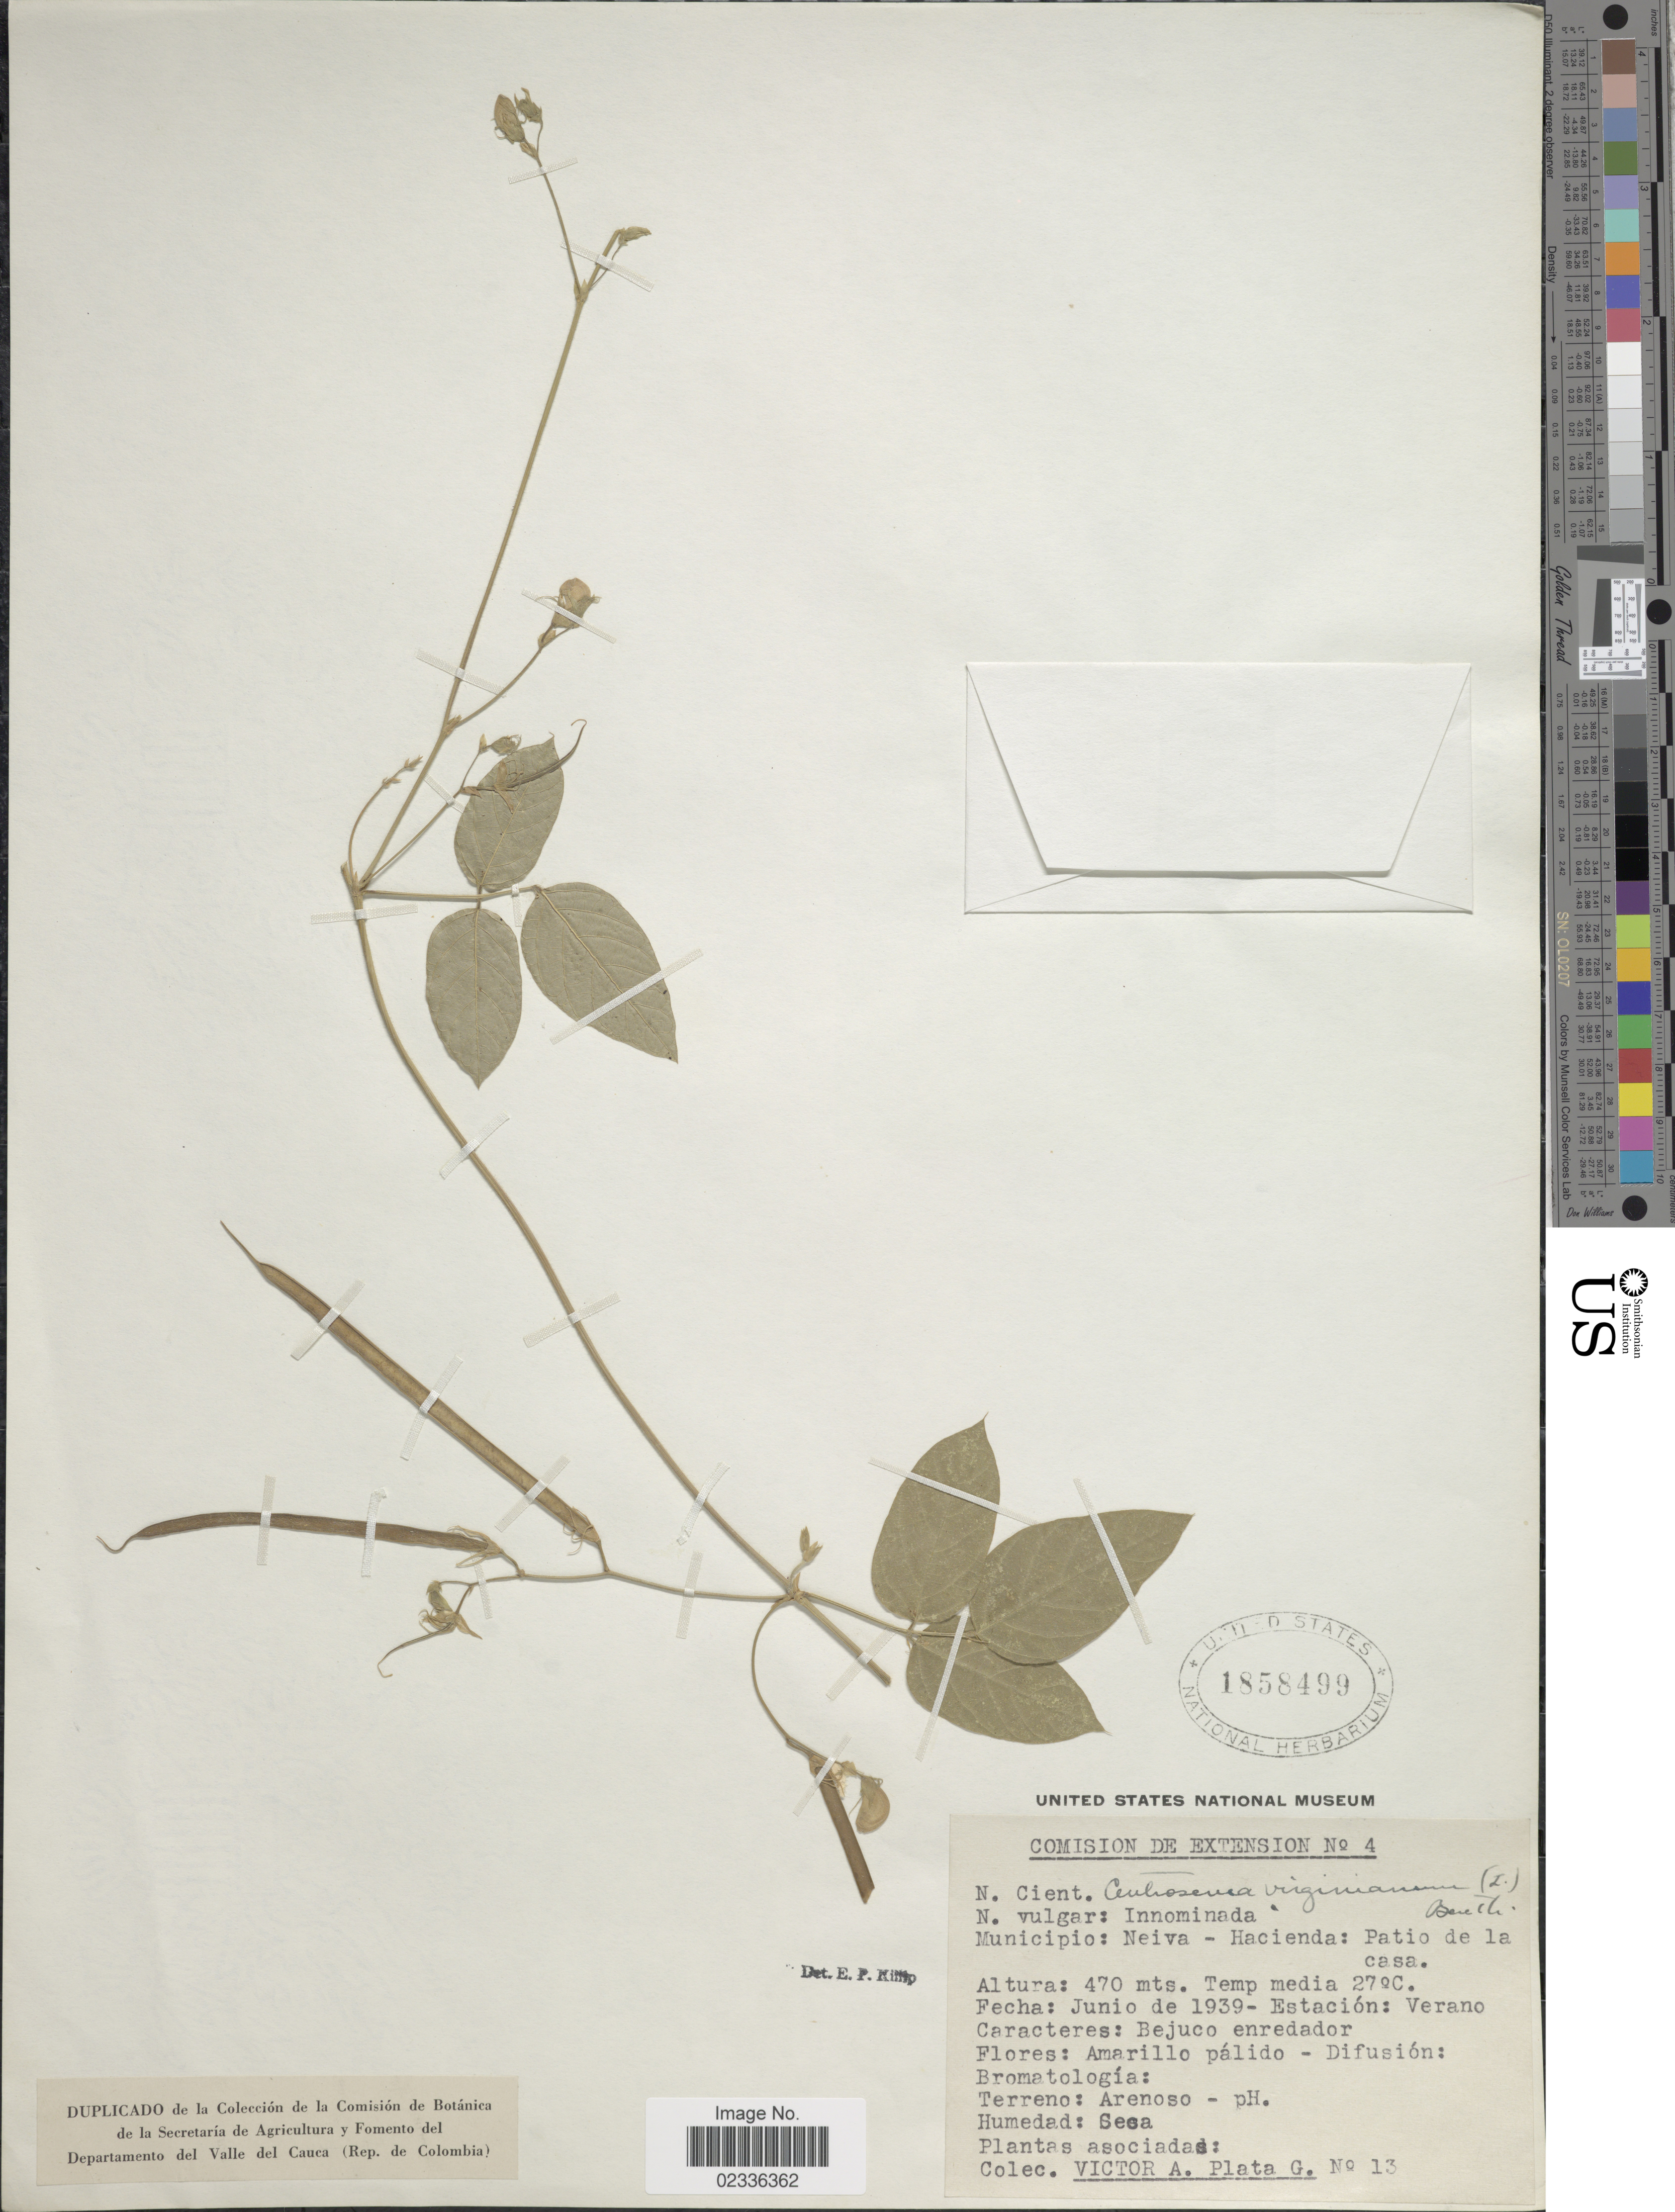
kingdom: Plantae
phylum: Tracheophyta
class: Magnoliopsida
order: Fabales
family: Fabaceae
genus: Centrosema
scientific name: Centrosema virginianum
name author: (L.) Benth.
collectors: V. Plata Garcia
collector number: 13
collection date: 1939-06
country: Colombia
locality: Municipio: Neiva - Hacienda: Patio de la casa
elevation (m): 470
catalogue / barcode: US 1858499